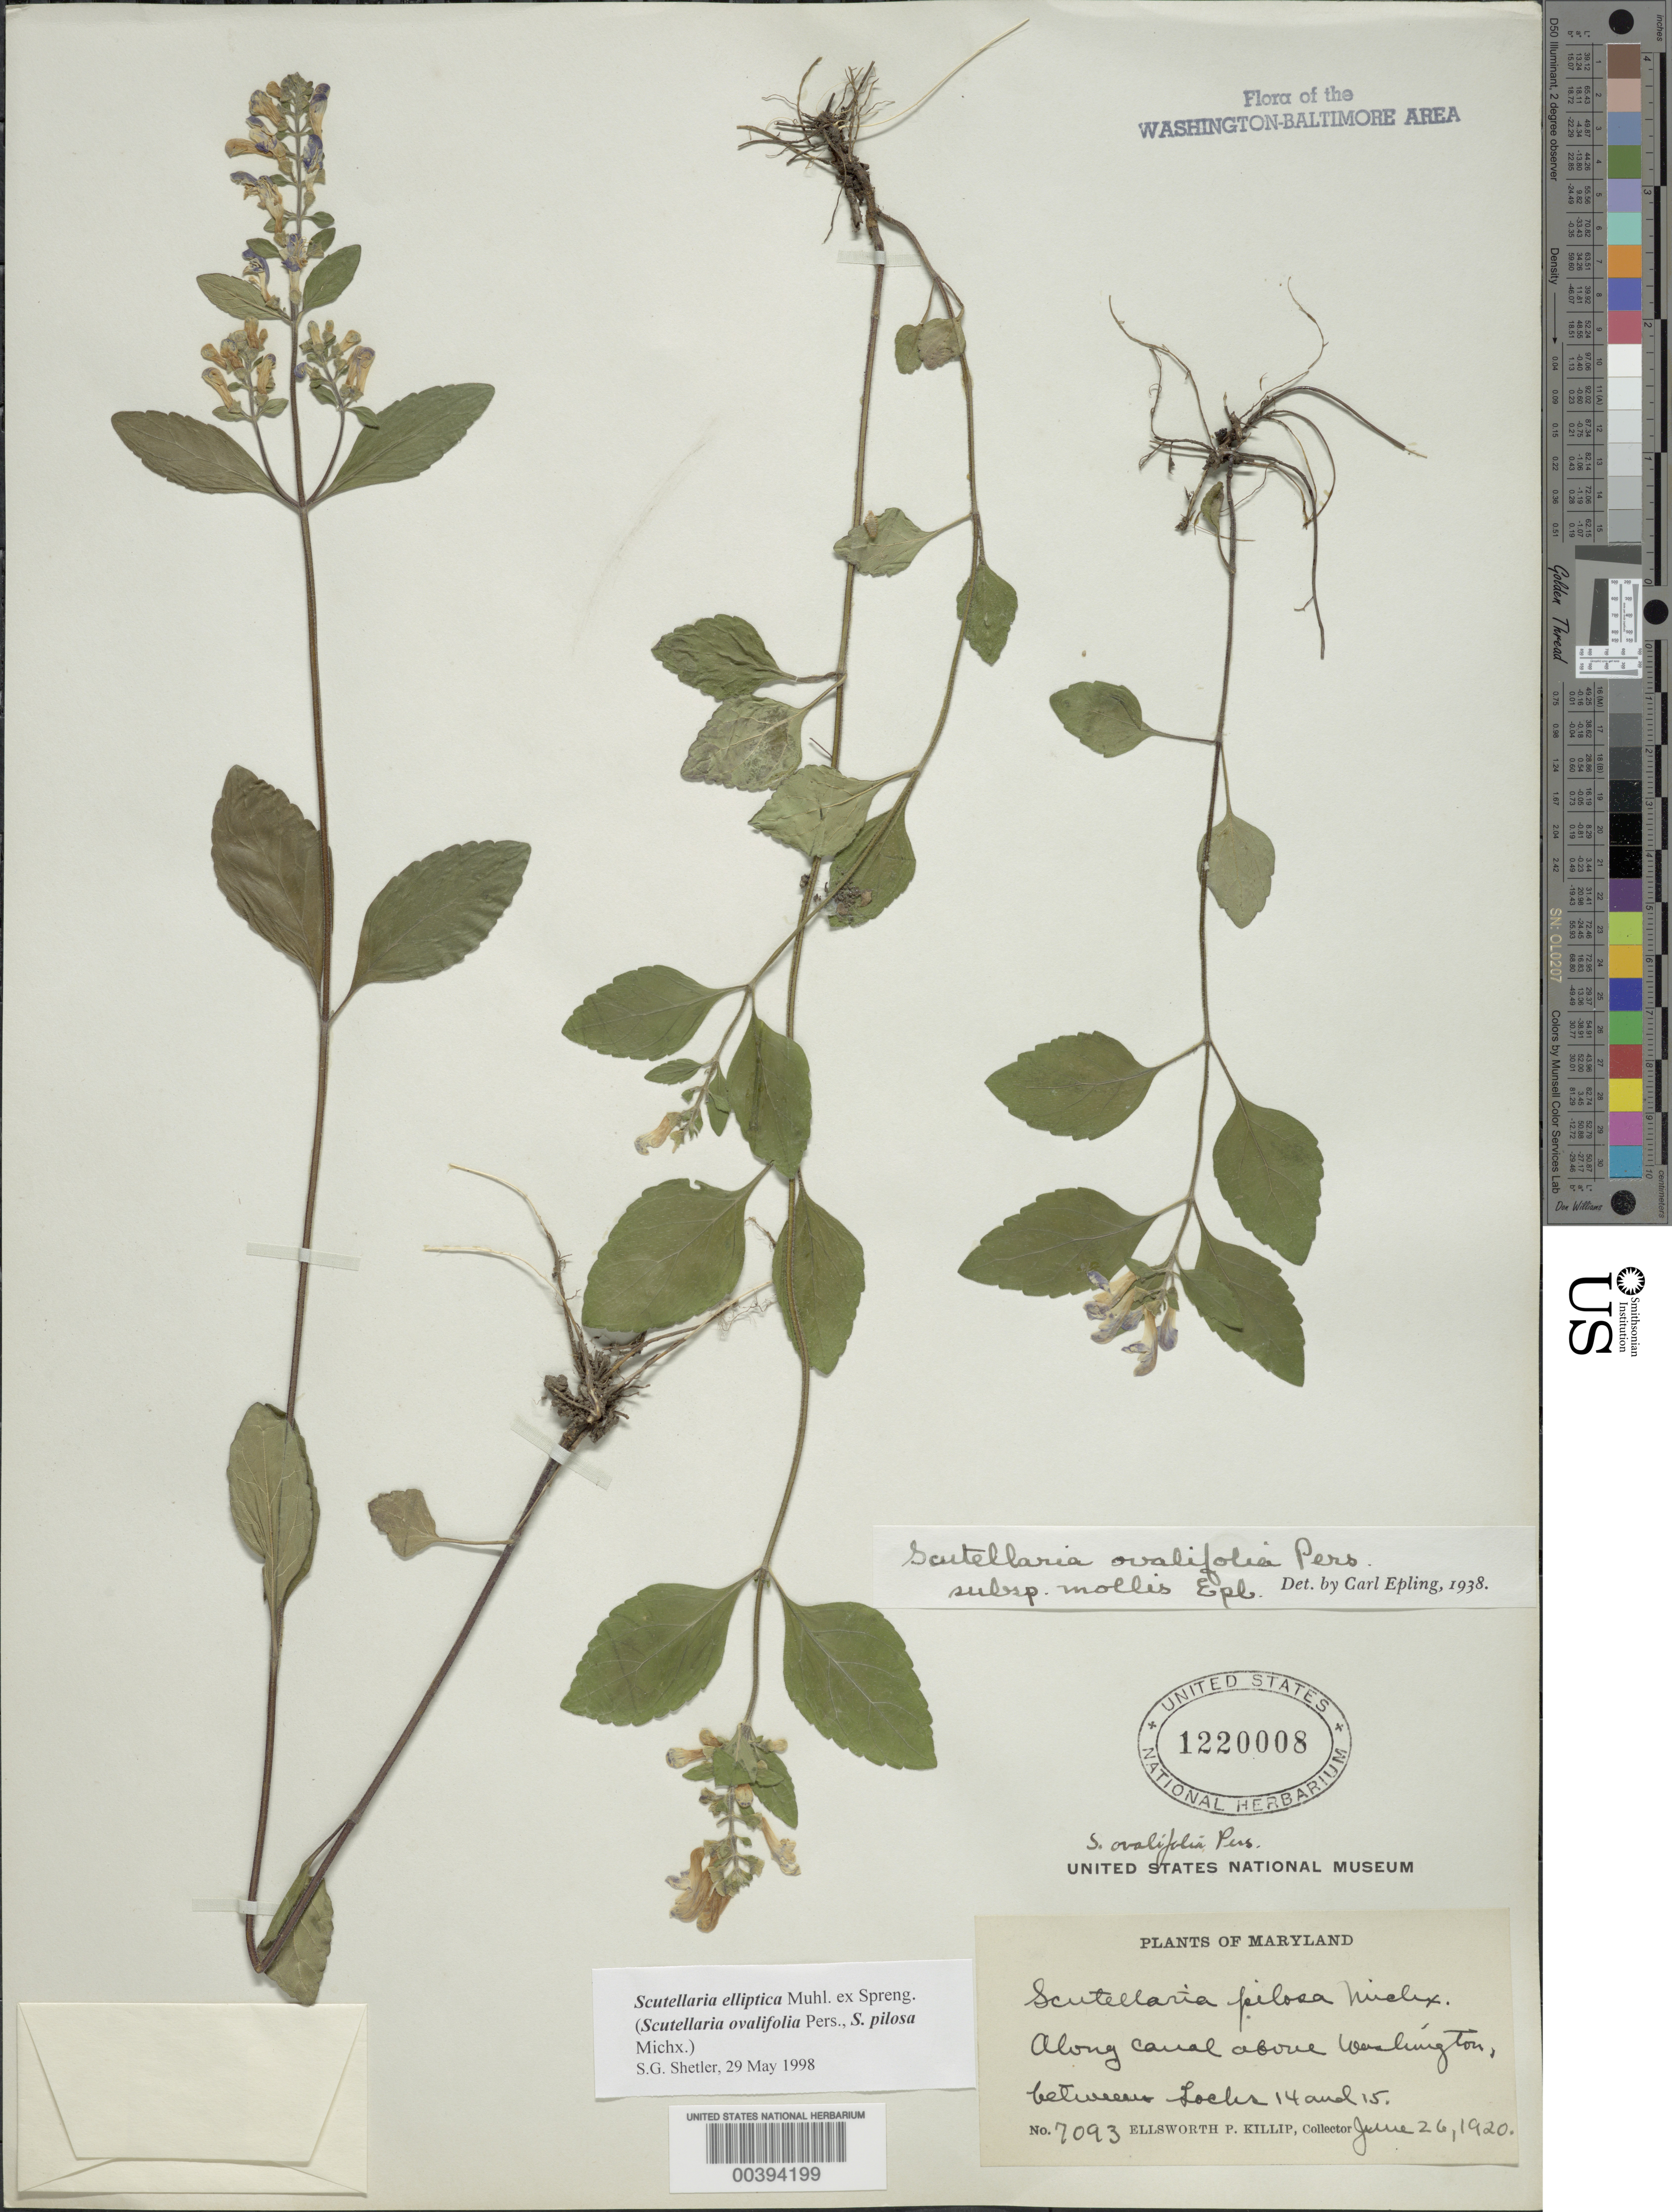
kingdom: Plantae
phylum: Tracheophyta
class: Magnoliopsida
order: Lamiales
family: Lamiaceae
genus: Scutellaria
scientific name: Scutellaria elliptica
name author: Muhl.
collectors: E. P. Killip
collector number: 7093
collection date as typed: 26 Jun 1920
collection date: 1920-06-26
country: United States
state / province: Maryland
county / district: Montgomery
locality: C. & O. Canal between Locks 14 and 15 C. and O. Canal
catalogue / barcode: US 1220008